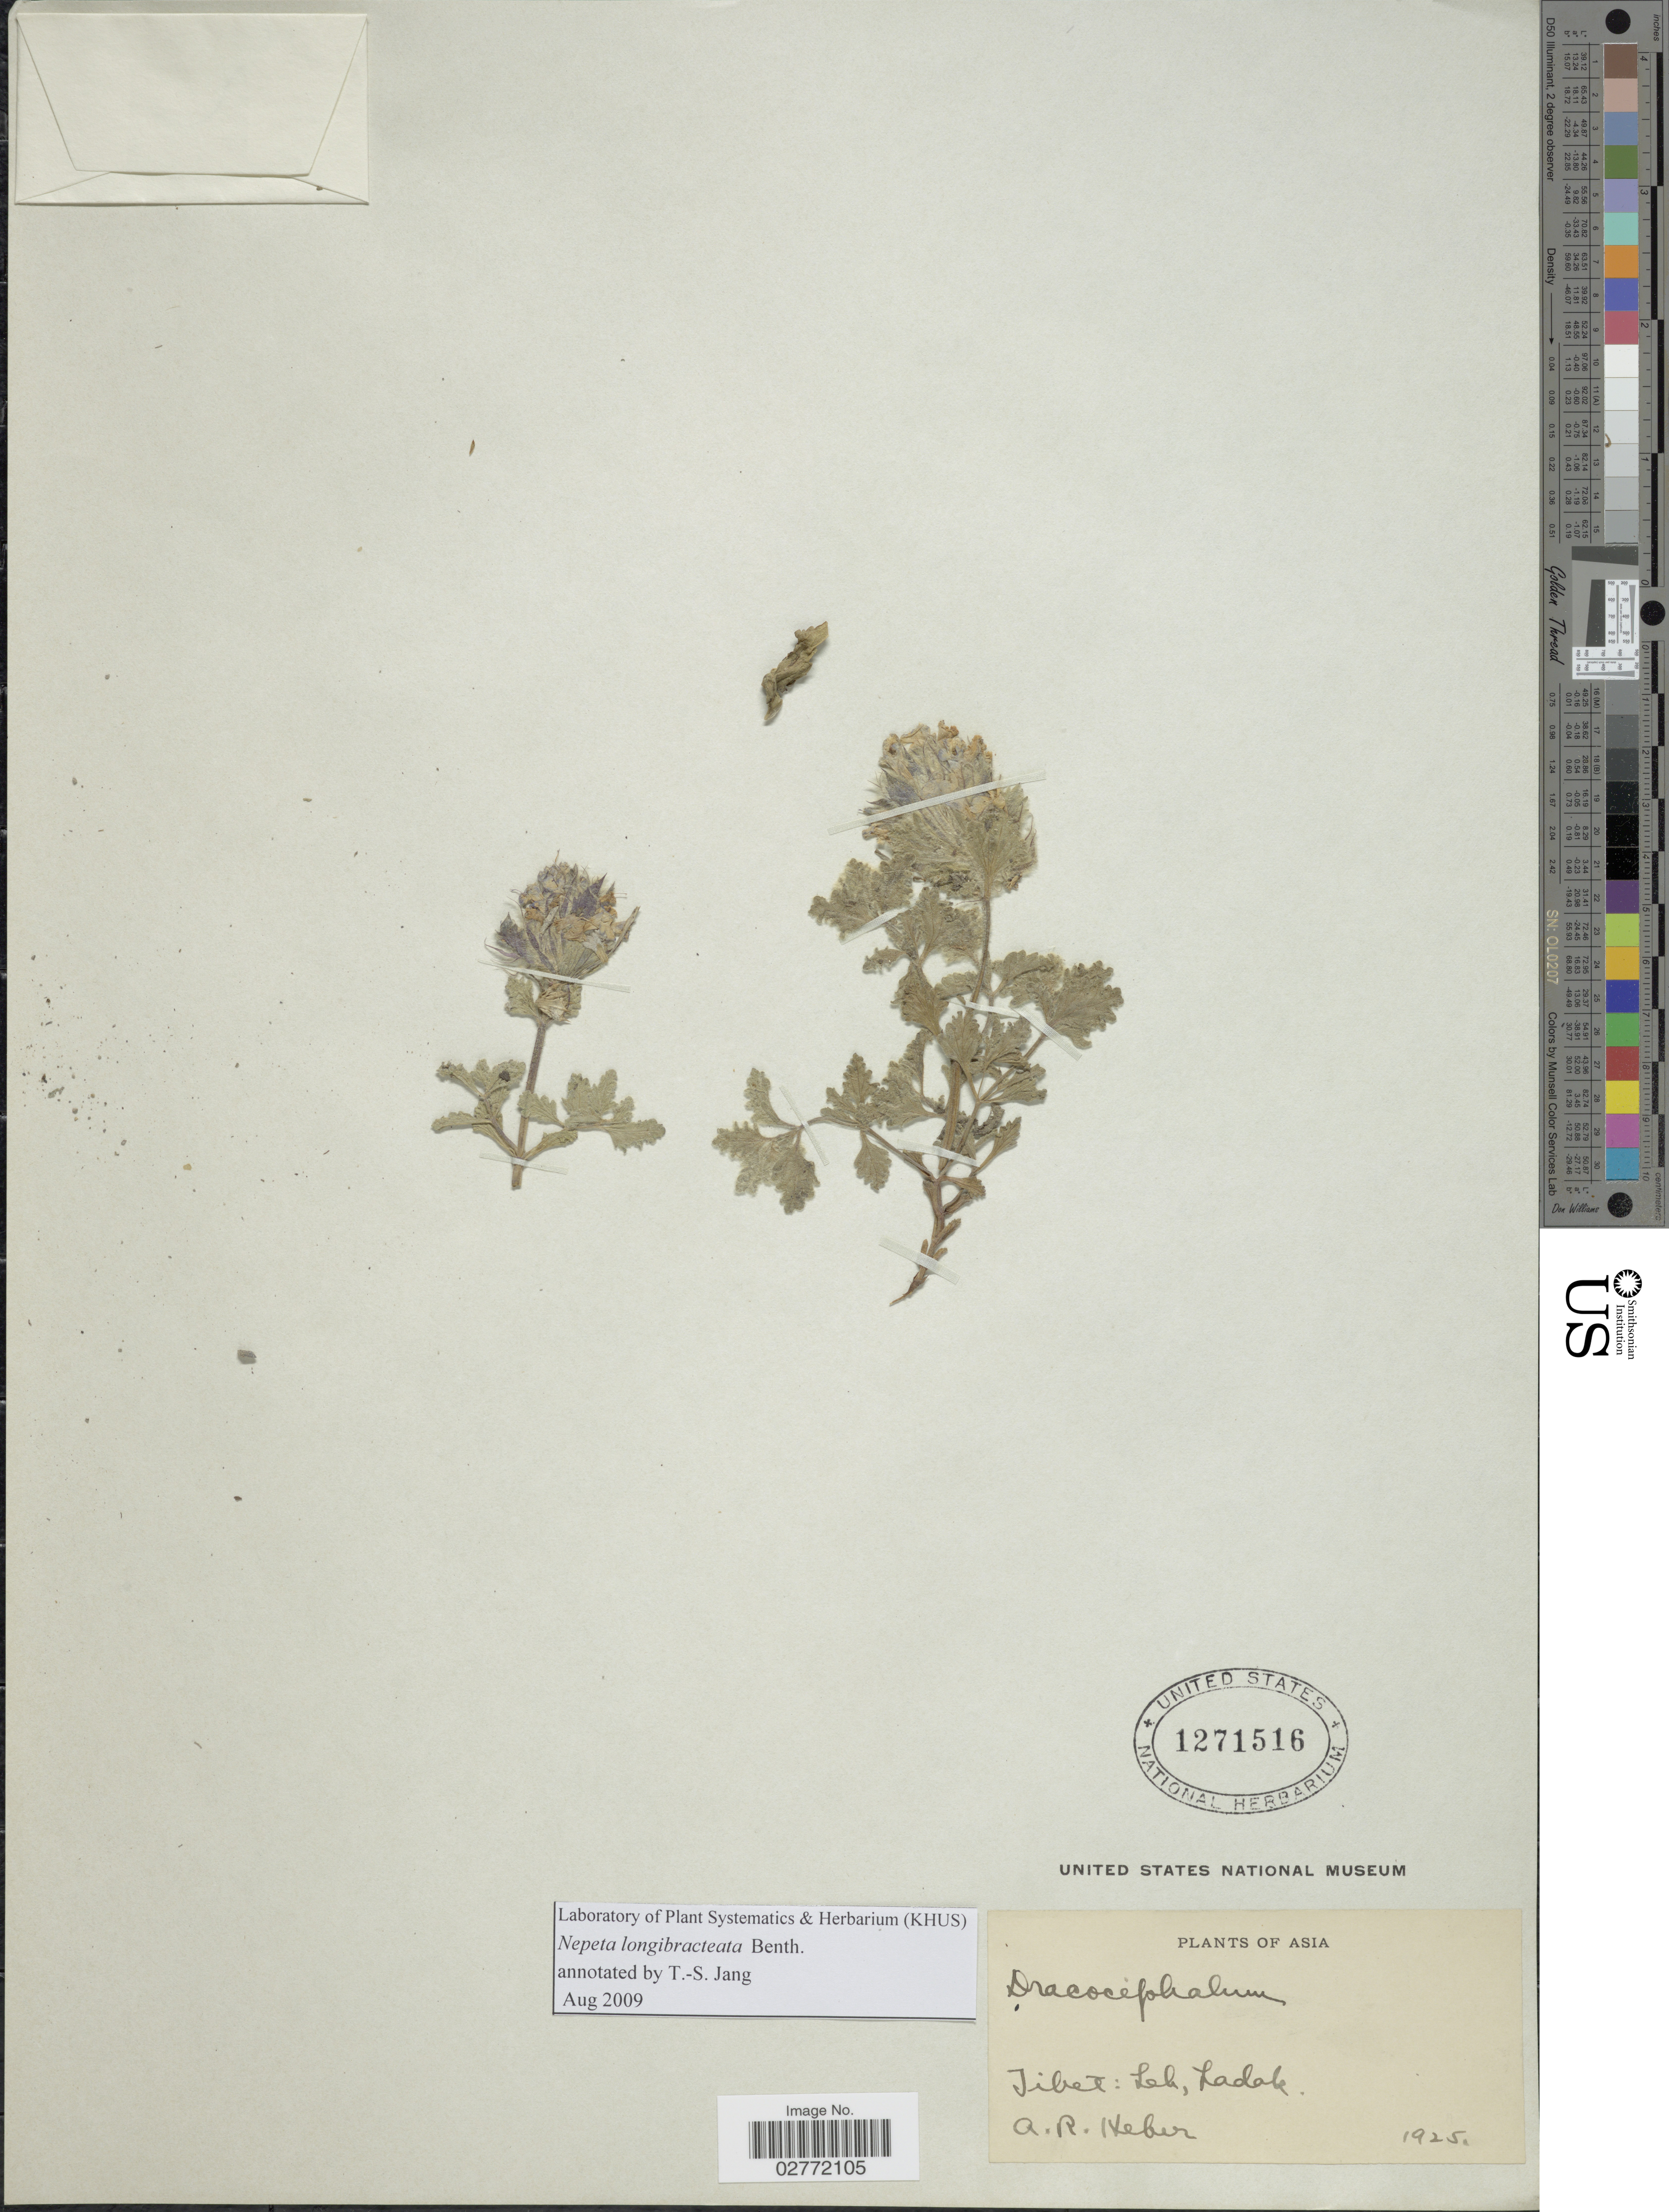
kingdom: Plantae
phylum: Tracheophyta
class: Magnoliopsida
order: Lamiales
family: Lamiaceae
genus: Nepeta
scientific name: Nepeta longibracteata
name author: Benth.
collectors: A. Heber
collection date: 1925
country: India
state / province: Ladakh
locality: Tibet, Leh, Ladak.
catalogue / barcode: US 1271516